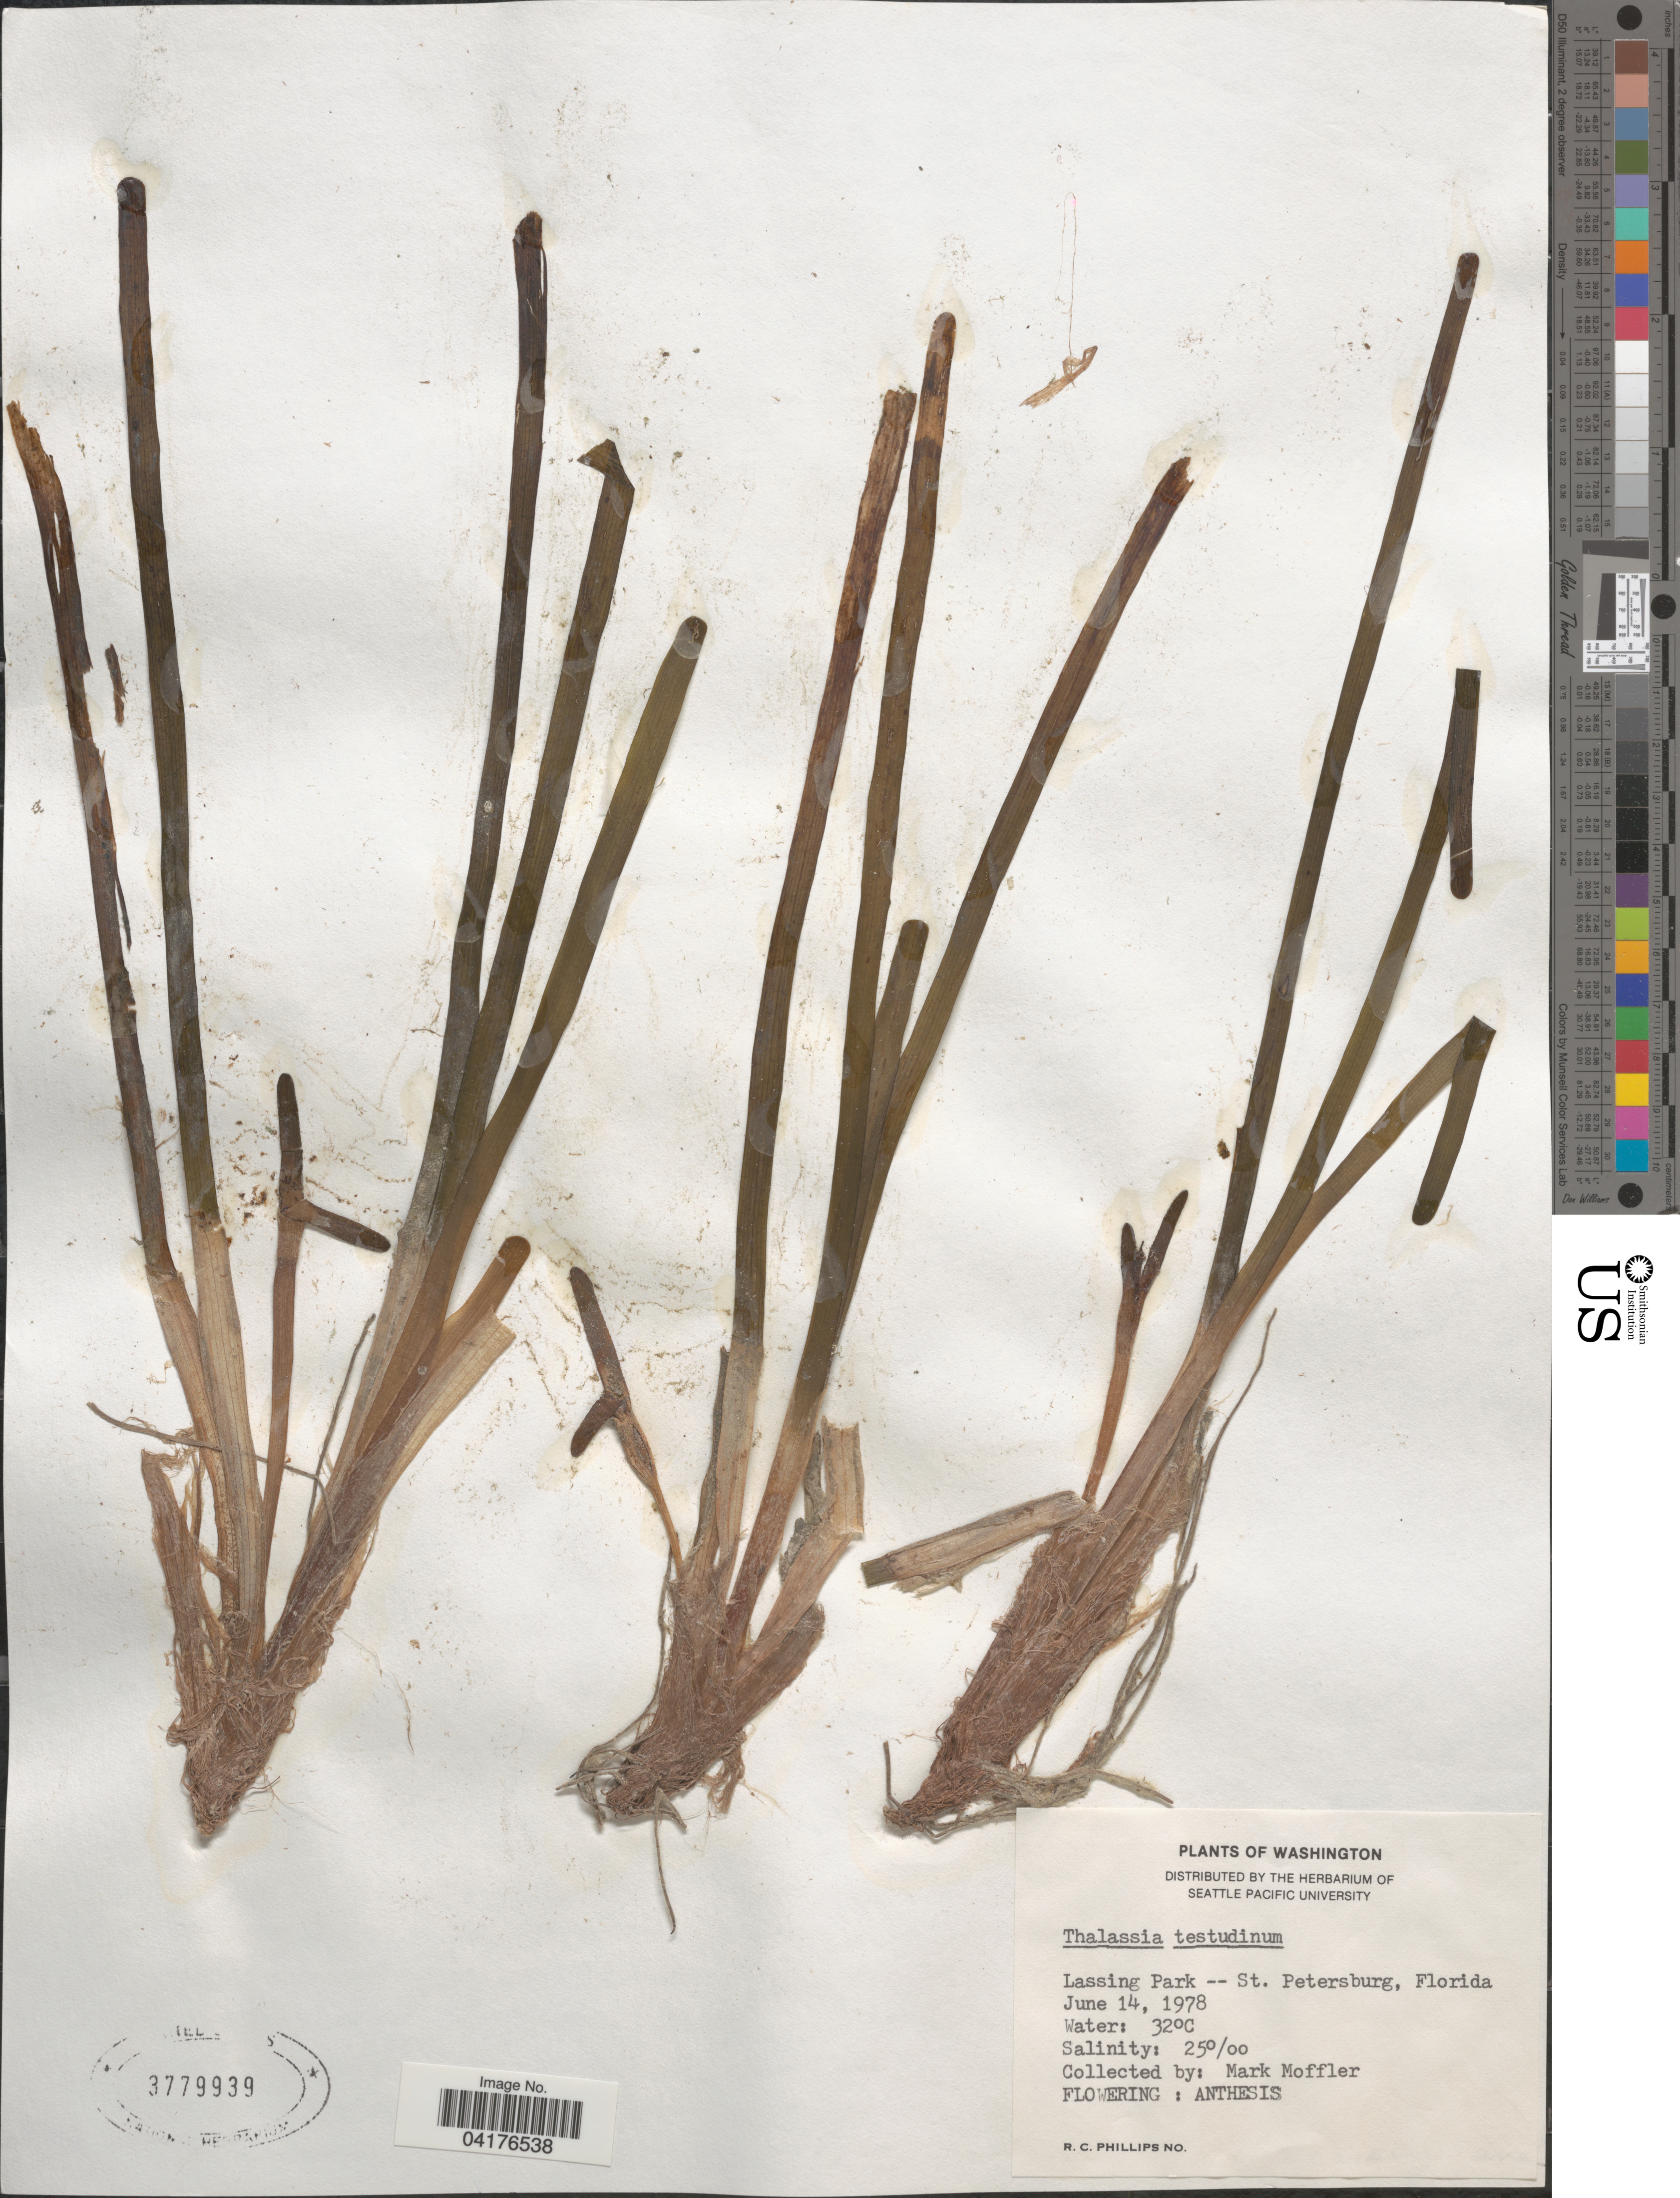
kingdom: Plantae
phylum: Tracheophyta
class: Liliopsida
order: Alismatales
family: Hydrocharitaceae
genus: Thalassia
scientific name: Thalassia testudinum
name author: Banks & Sol. ex K.D. Koenig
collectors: M. Moffler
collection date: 1978-06-14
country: United States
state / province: Florida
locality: Lassing Park -- St. Petersburg.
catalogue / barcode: US 3779939